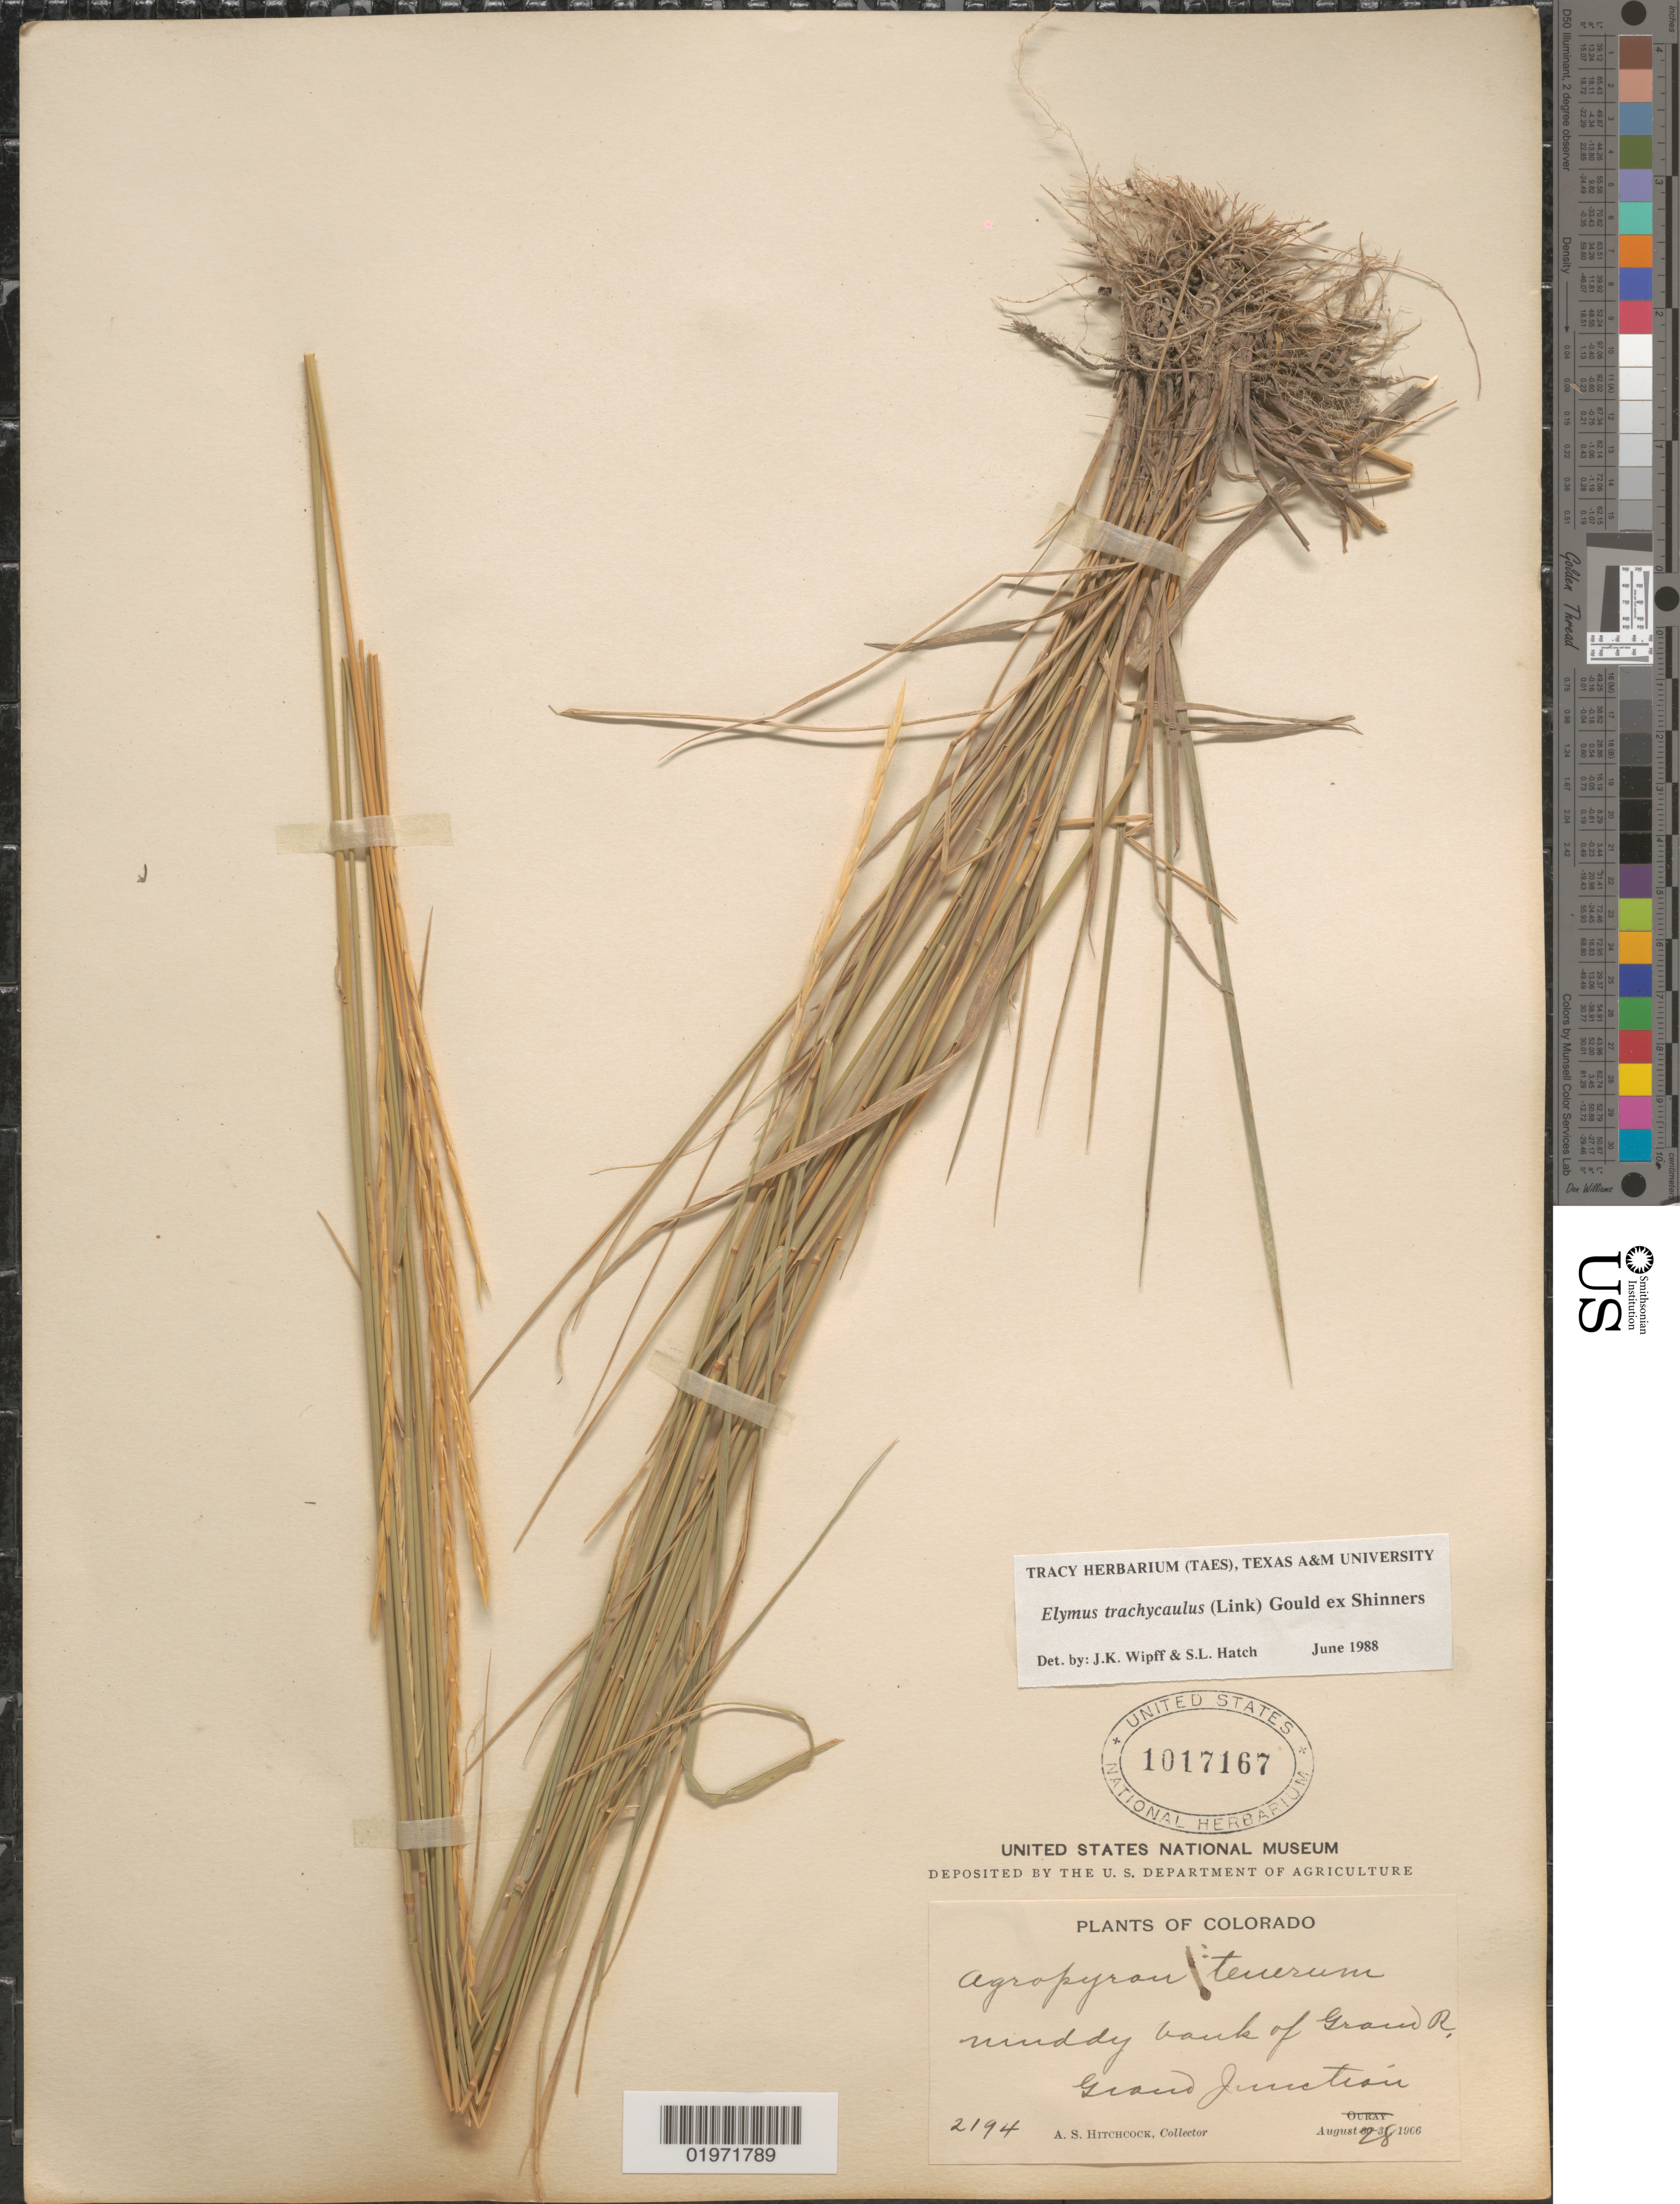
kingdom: Plantae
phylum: Tracheophyta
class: Liliopsida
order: Poales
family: Poaceae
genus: Elymus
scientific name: Elymus trachycaulus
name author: (Link) Gould ex Shinners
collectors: A. S. Hitchcock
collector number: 2194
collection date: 1906-08-28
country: United States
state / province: Colorado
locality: Muddy bank of Grand R, Grand Junction.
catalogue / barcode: US 1017167